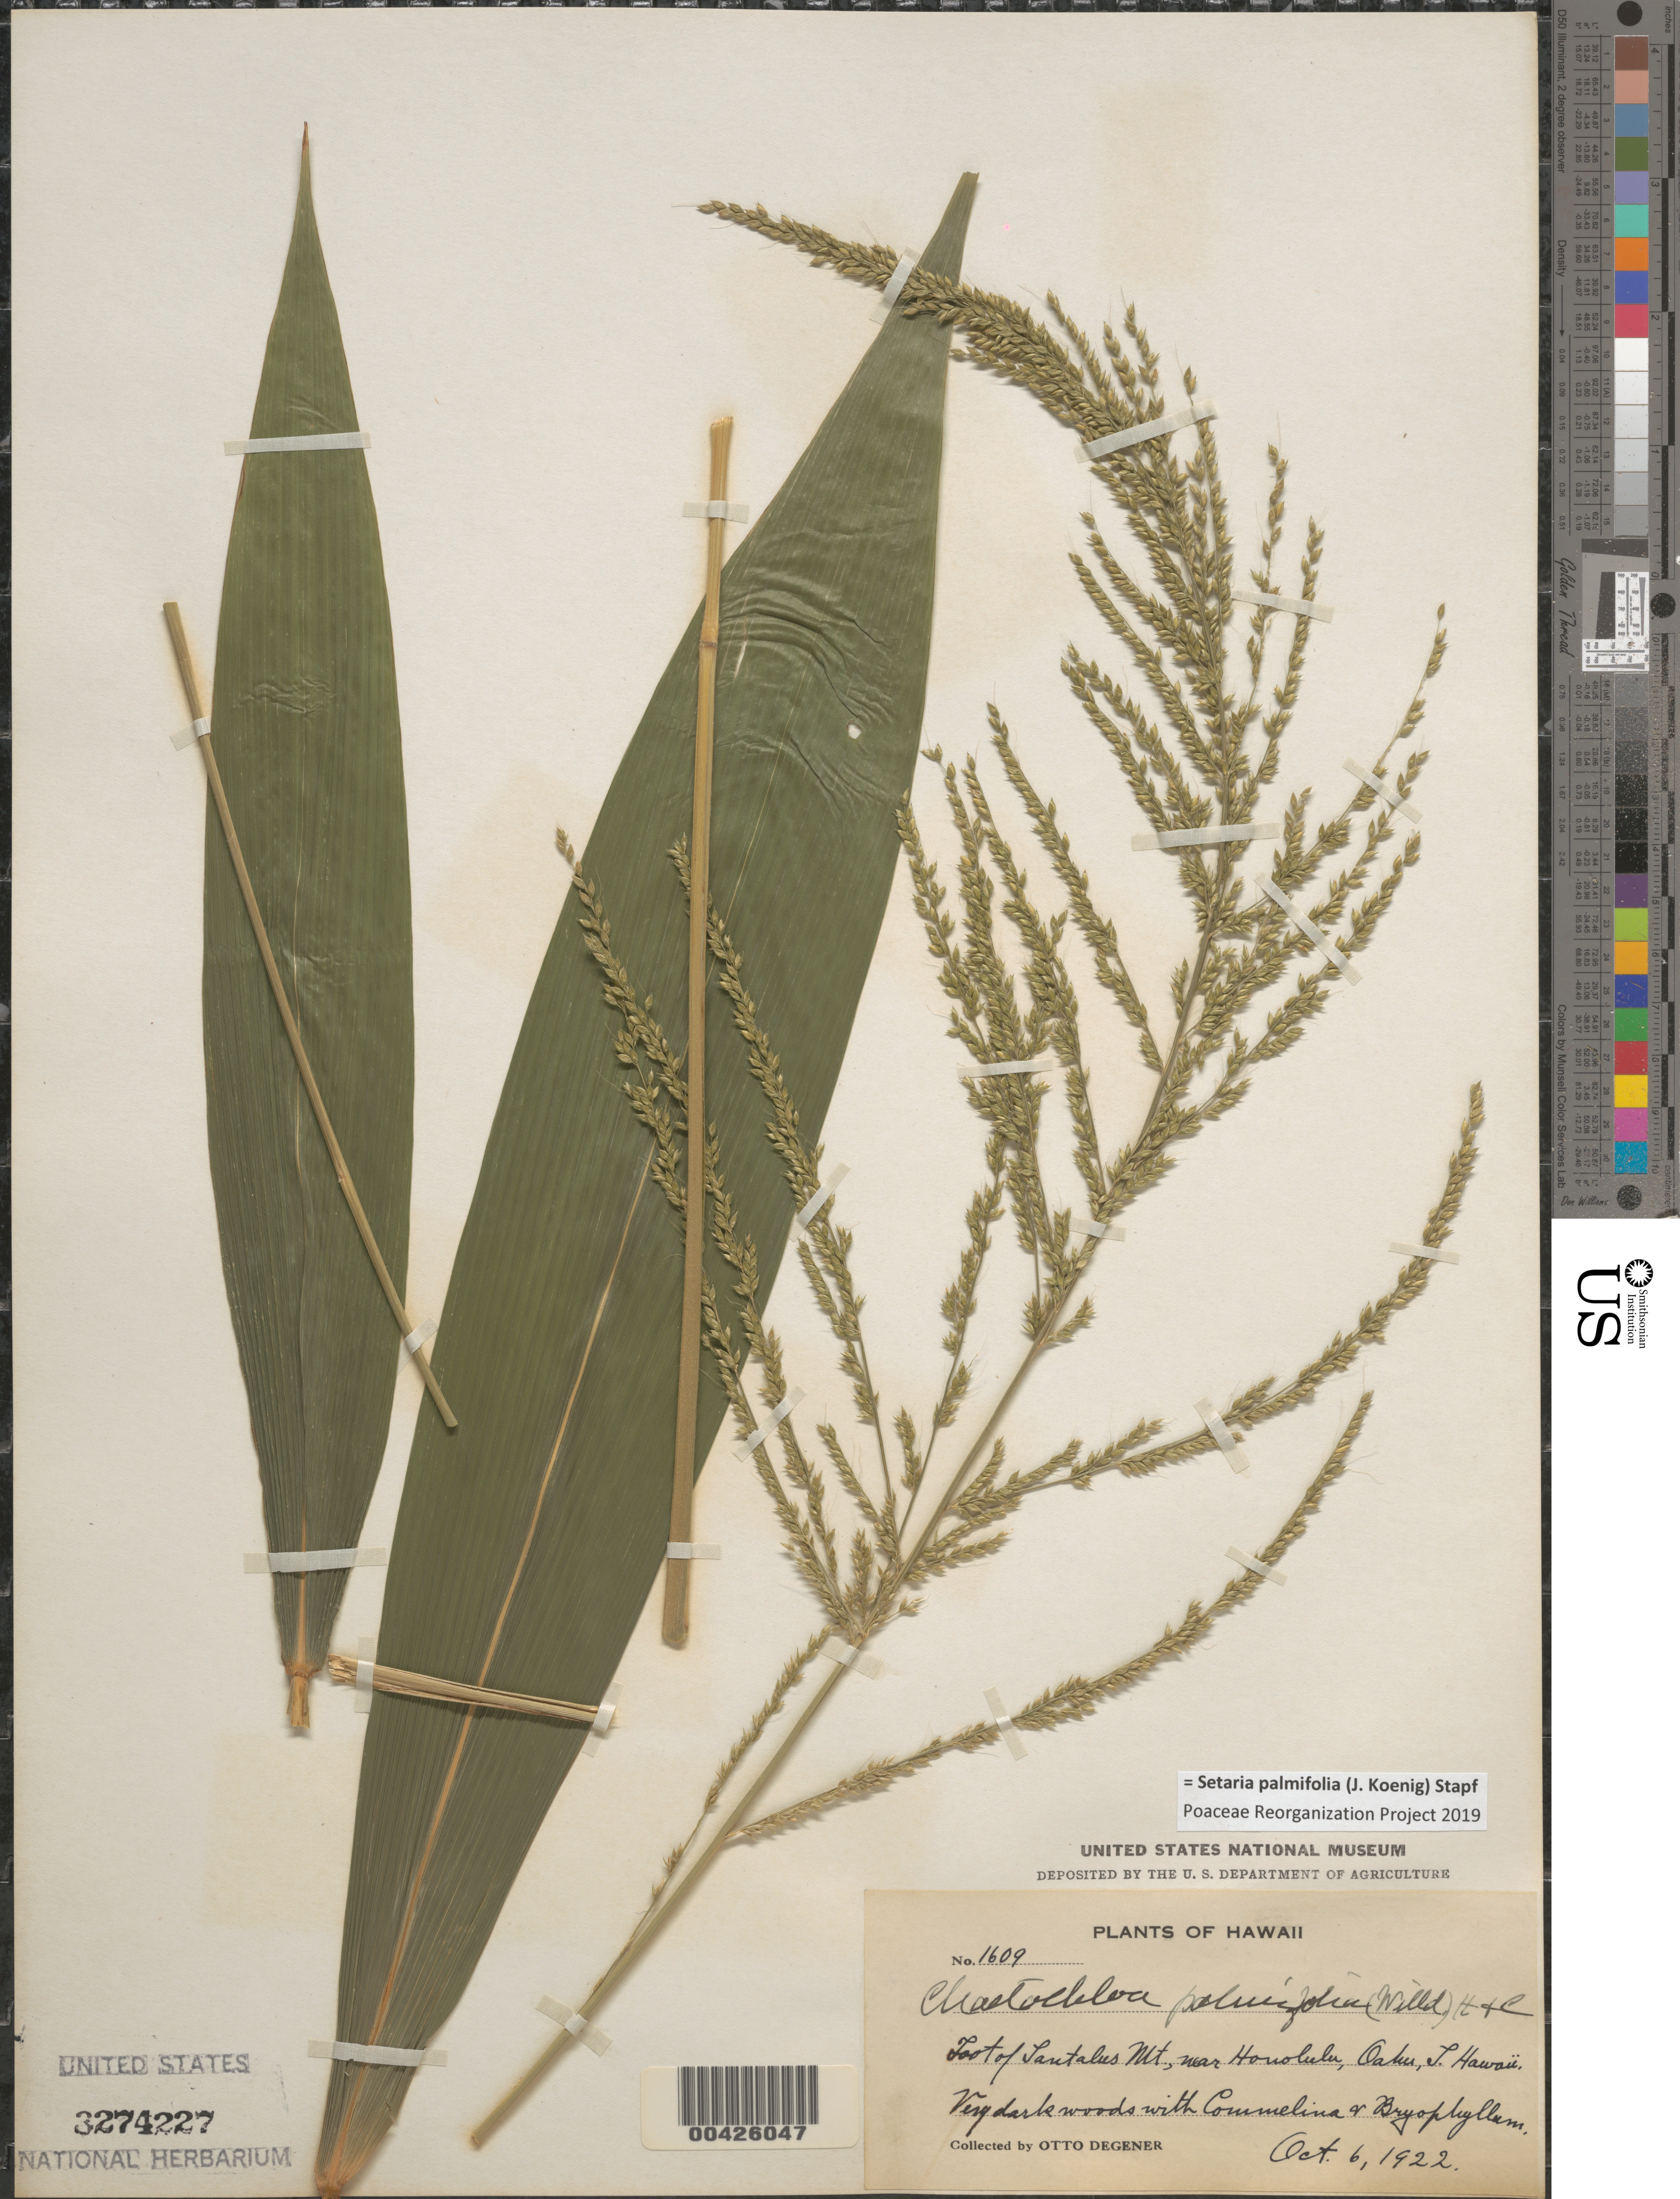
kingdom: Plantae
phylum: Tracheophyta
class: Liliopsida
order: Poales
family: Poaceae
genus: Setaria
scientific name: Setaria palmifolia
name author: (J. Koenig) Stapf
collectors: O. Degener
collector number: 1609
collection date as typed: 6 Oct 1922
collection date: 1922-10-06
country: United States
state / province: Hawaii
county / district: Honolulu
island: Oahu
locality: Foot of Tantalus Mountain, near Honolulu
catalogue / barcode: US 3274227